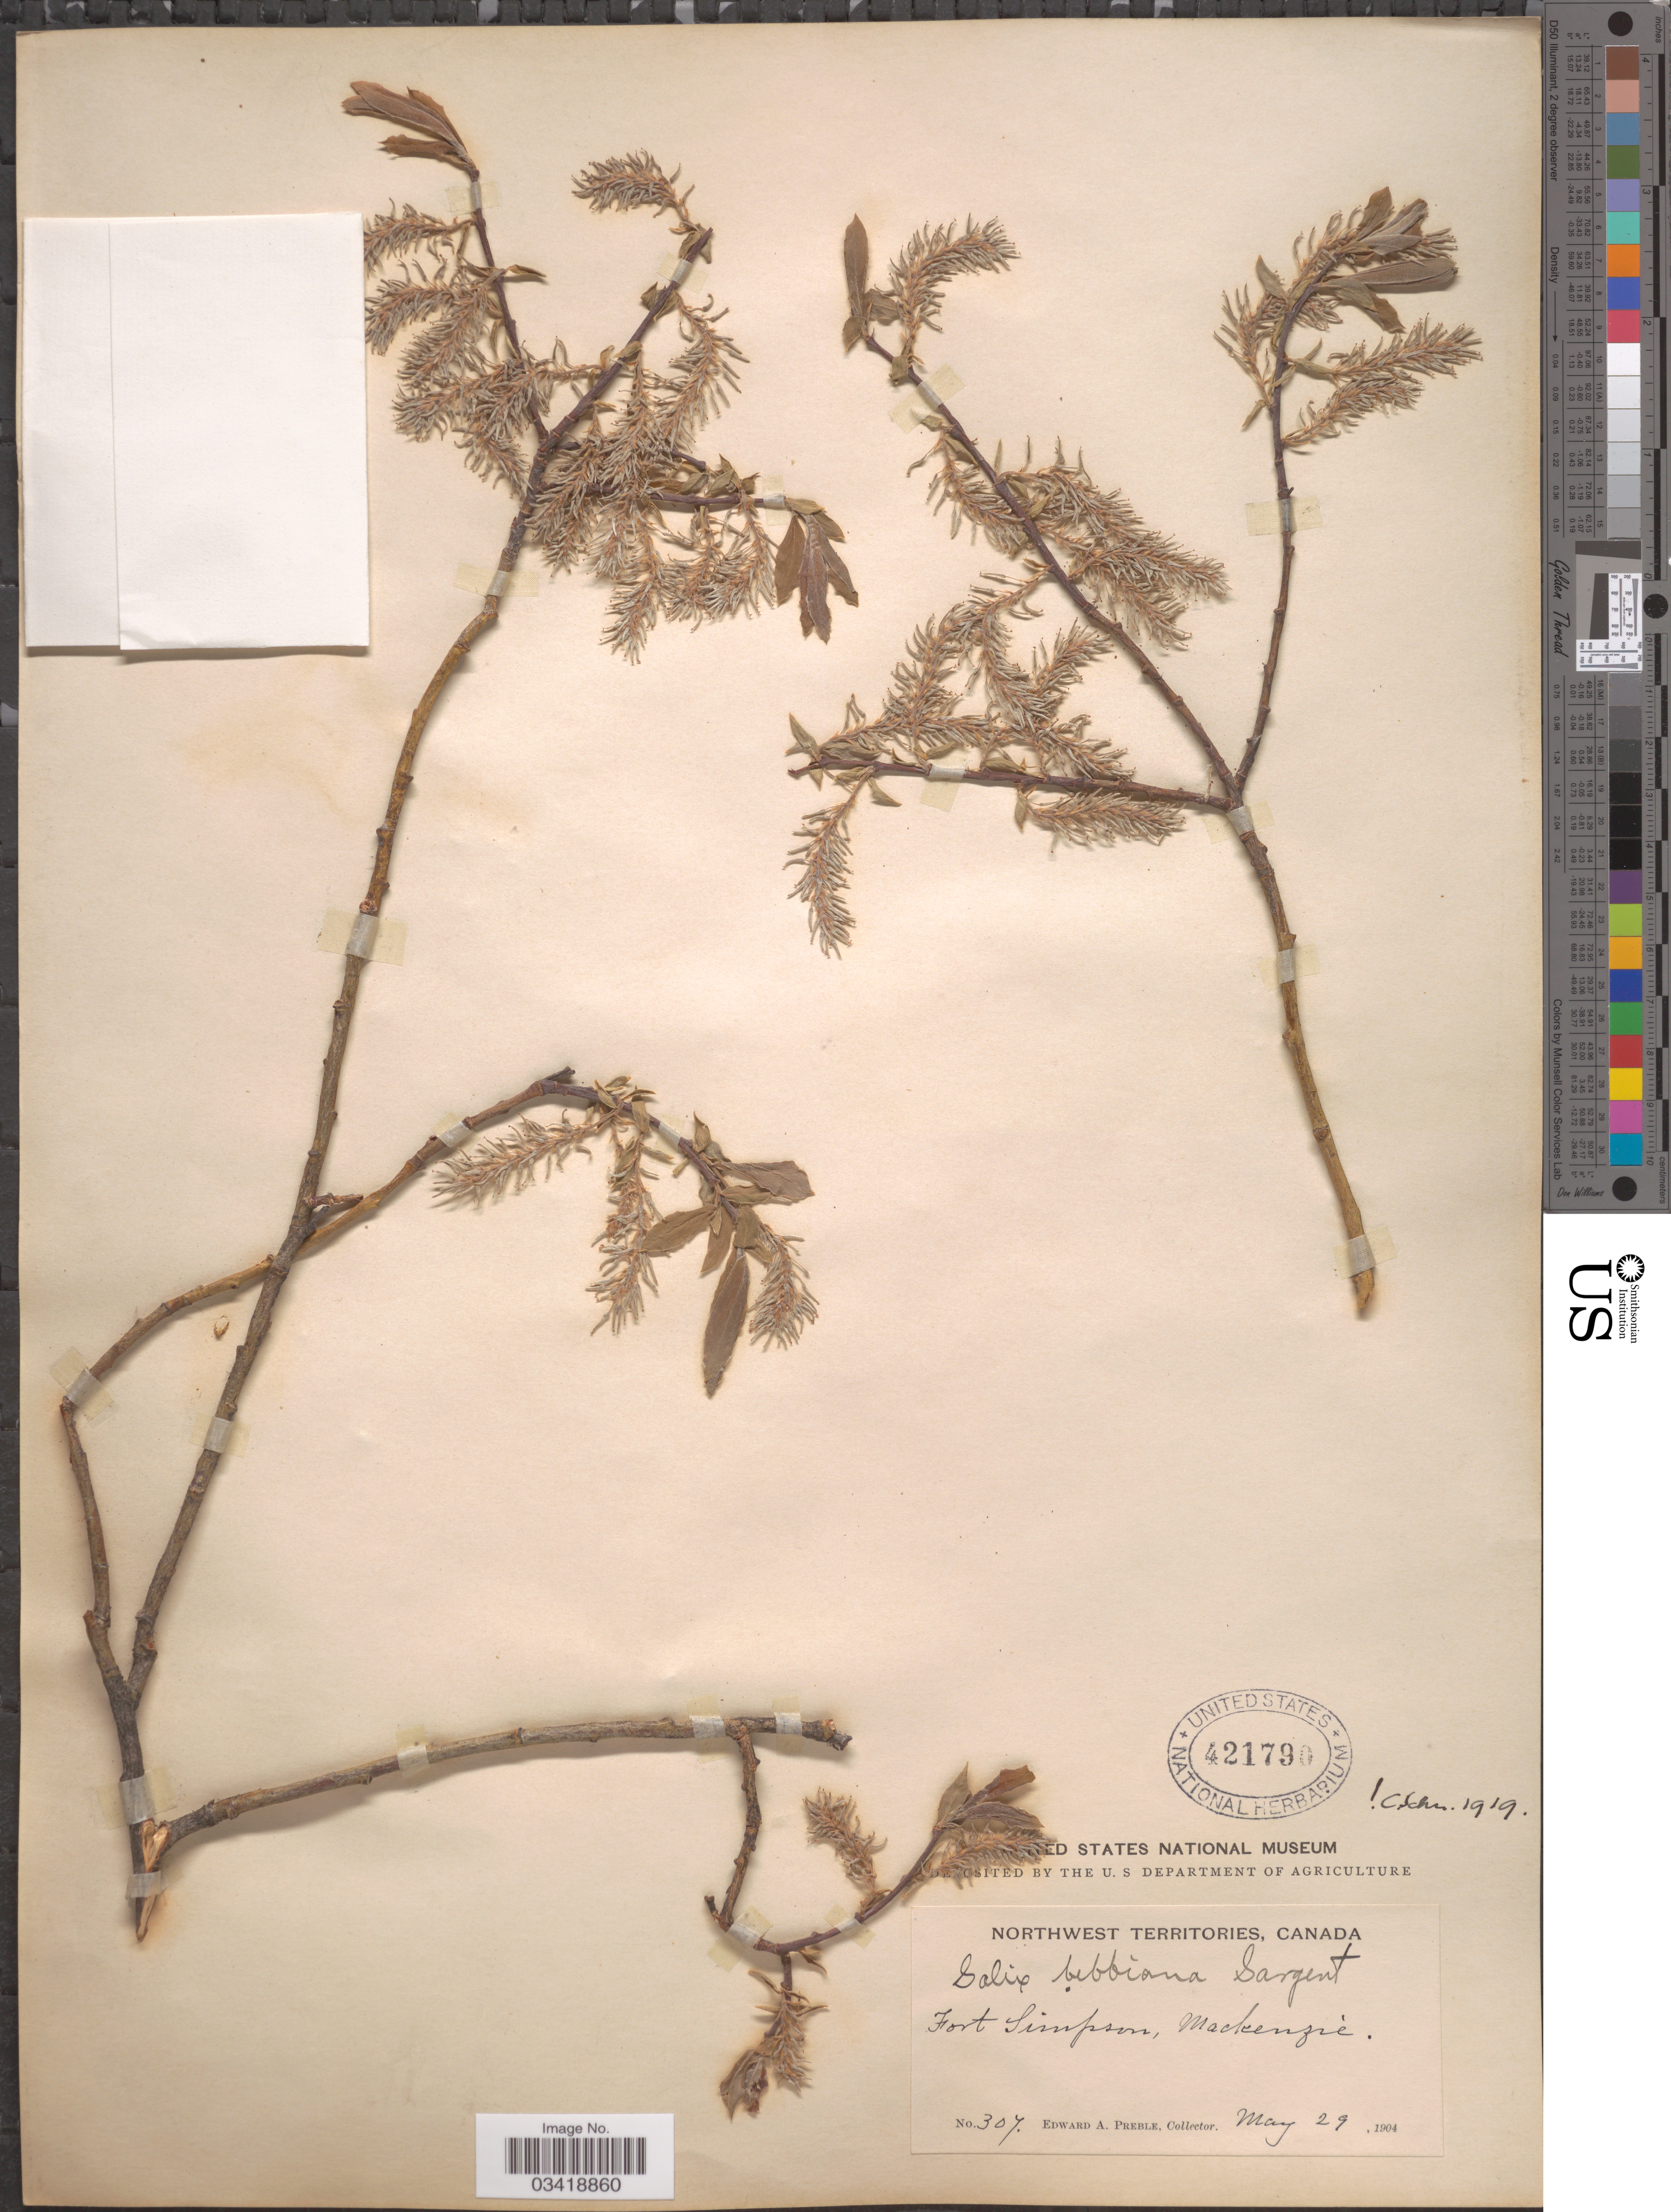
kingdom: Plantae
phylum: Tracheophyta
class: Magnoliopsida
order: Malpighiales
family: Salicaceae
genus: Salix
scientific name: Salix bebbiana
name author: Sarg.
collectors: E. Preble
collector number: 307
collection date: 1904-05-29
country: Canada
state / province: Northwest Territories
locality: Fort Simpson, Mackenzie.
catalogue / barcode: US 421790